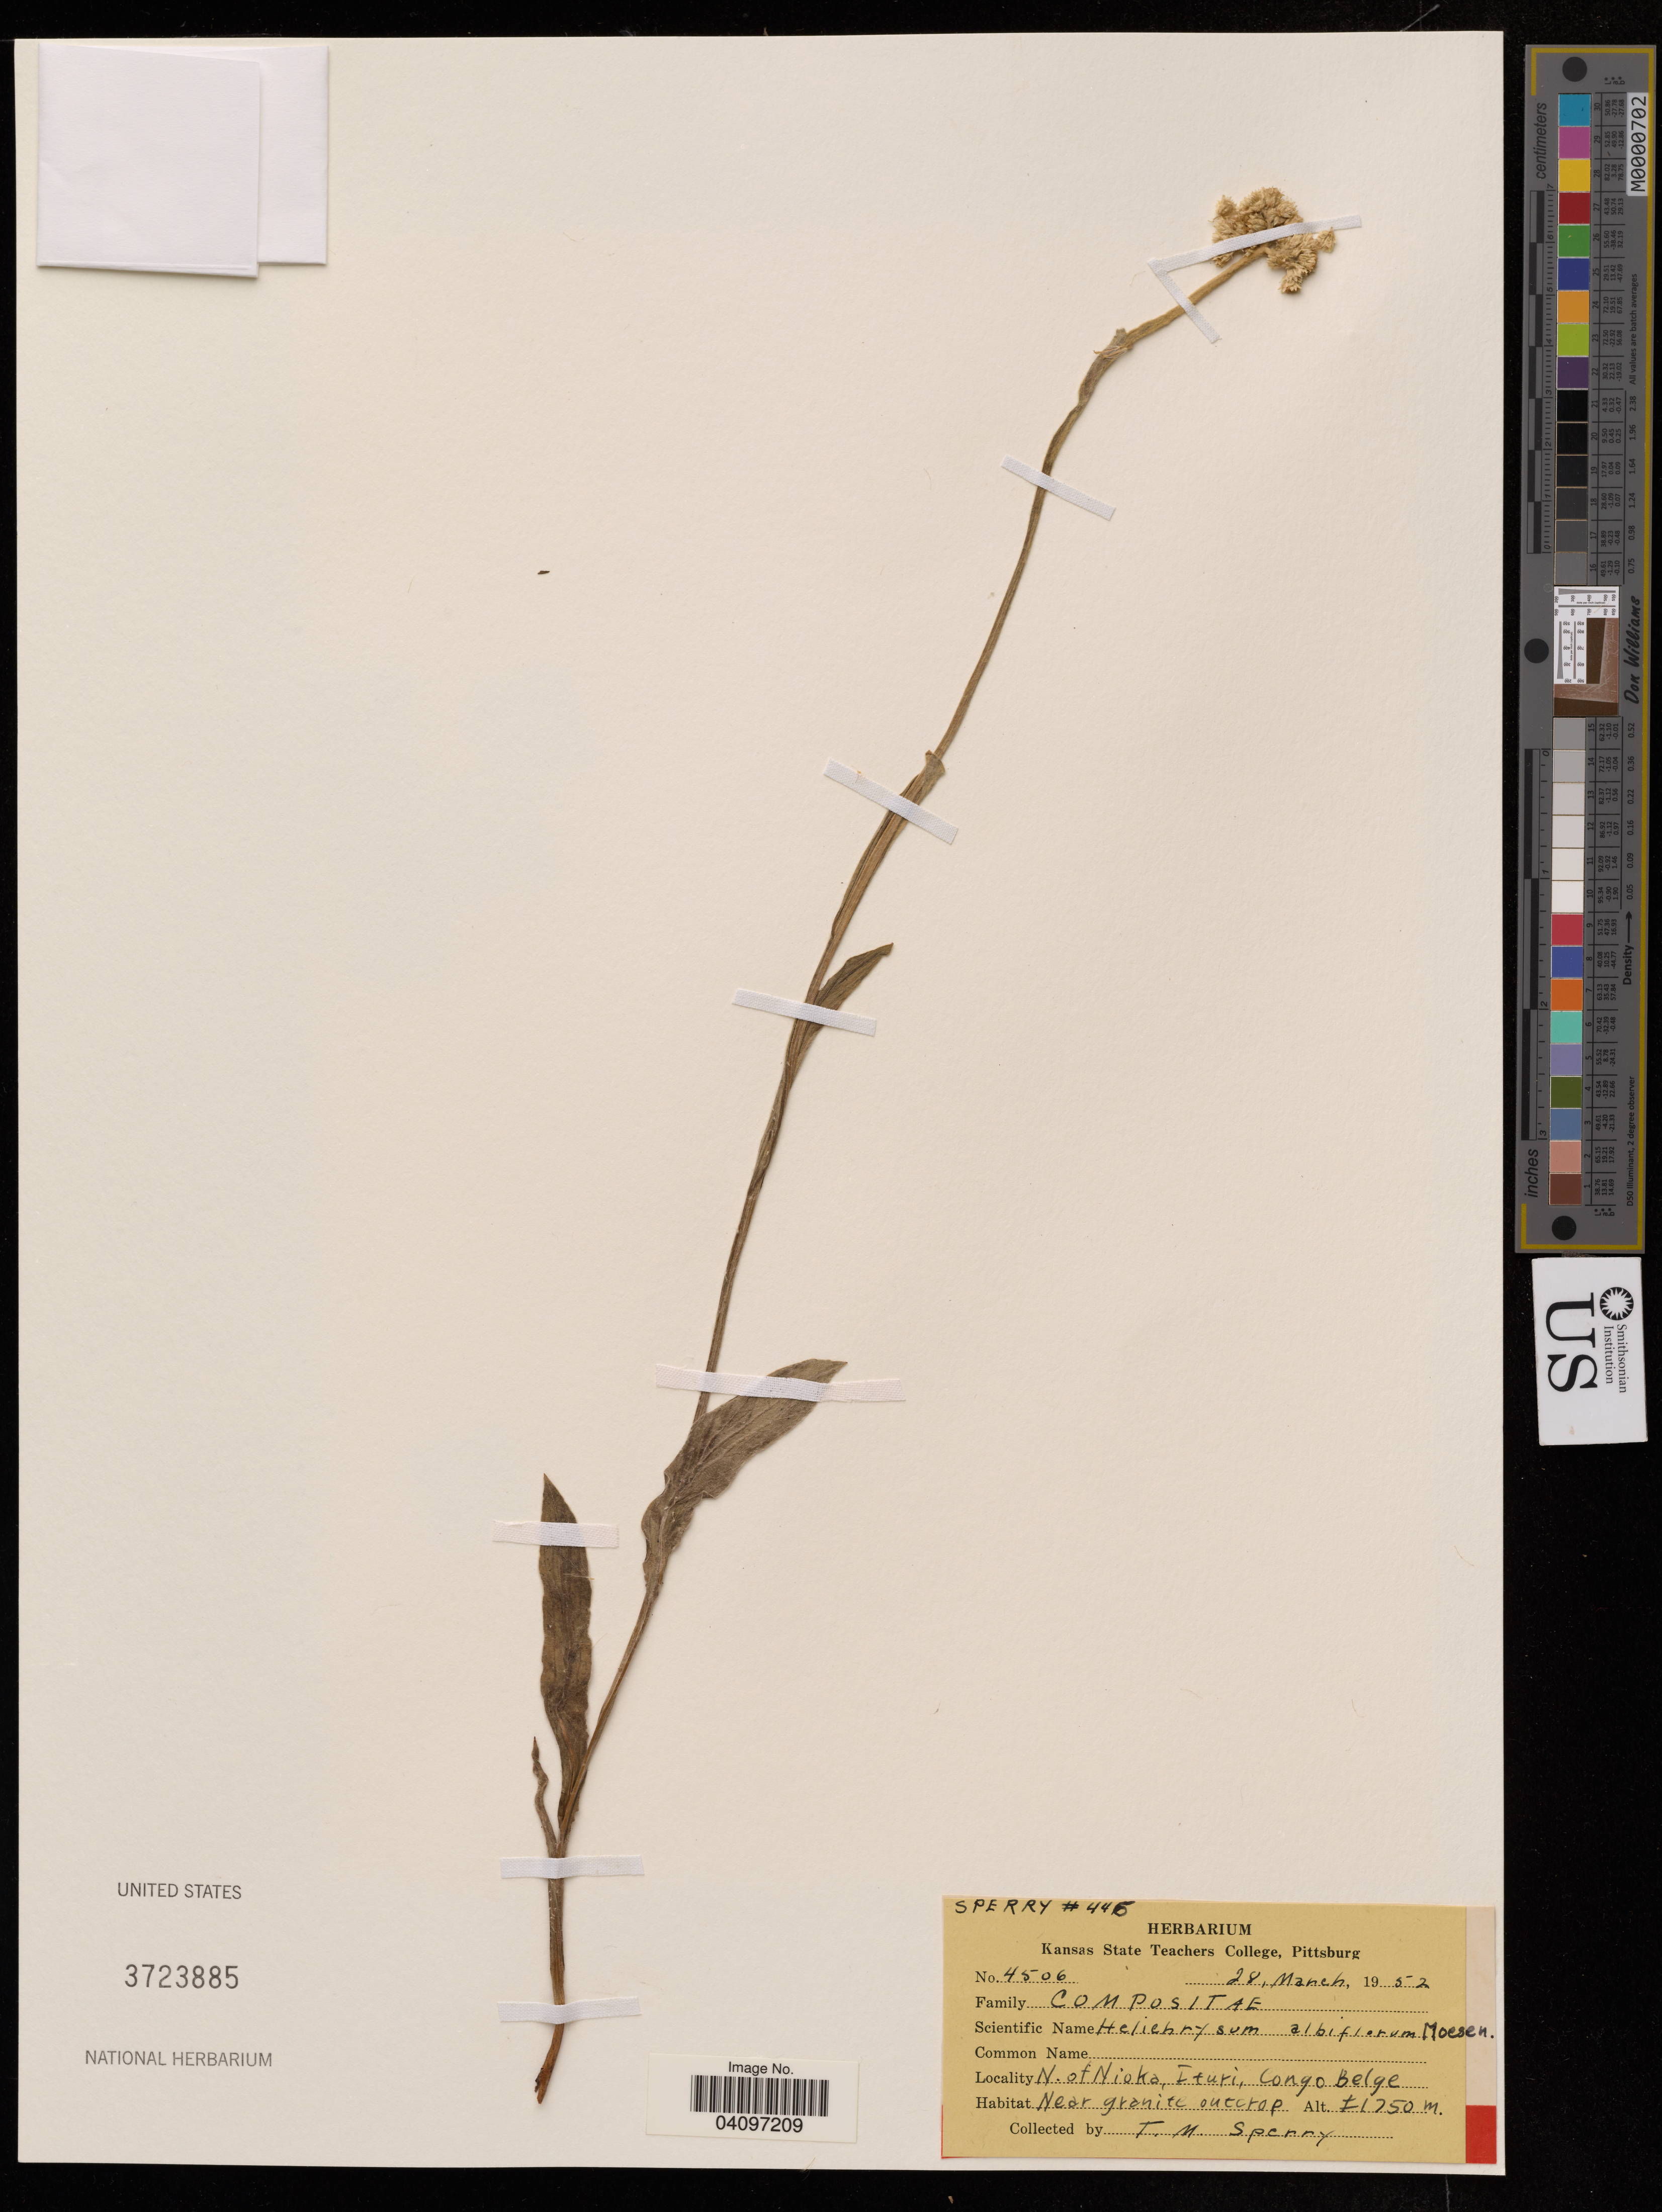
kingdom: Plantae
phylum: Tracheophyta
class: Magnoliopsida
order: Asterales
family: Asteraceae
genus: Helichrysum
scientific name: Helichrysum albiflorum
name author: Moeser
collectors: T. Sperry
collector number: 4506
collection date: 1952-03-28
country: Congo, Democratic Republic of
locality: N. of Nioka, Ituri.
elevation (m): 1750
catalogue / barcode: US 3723885